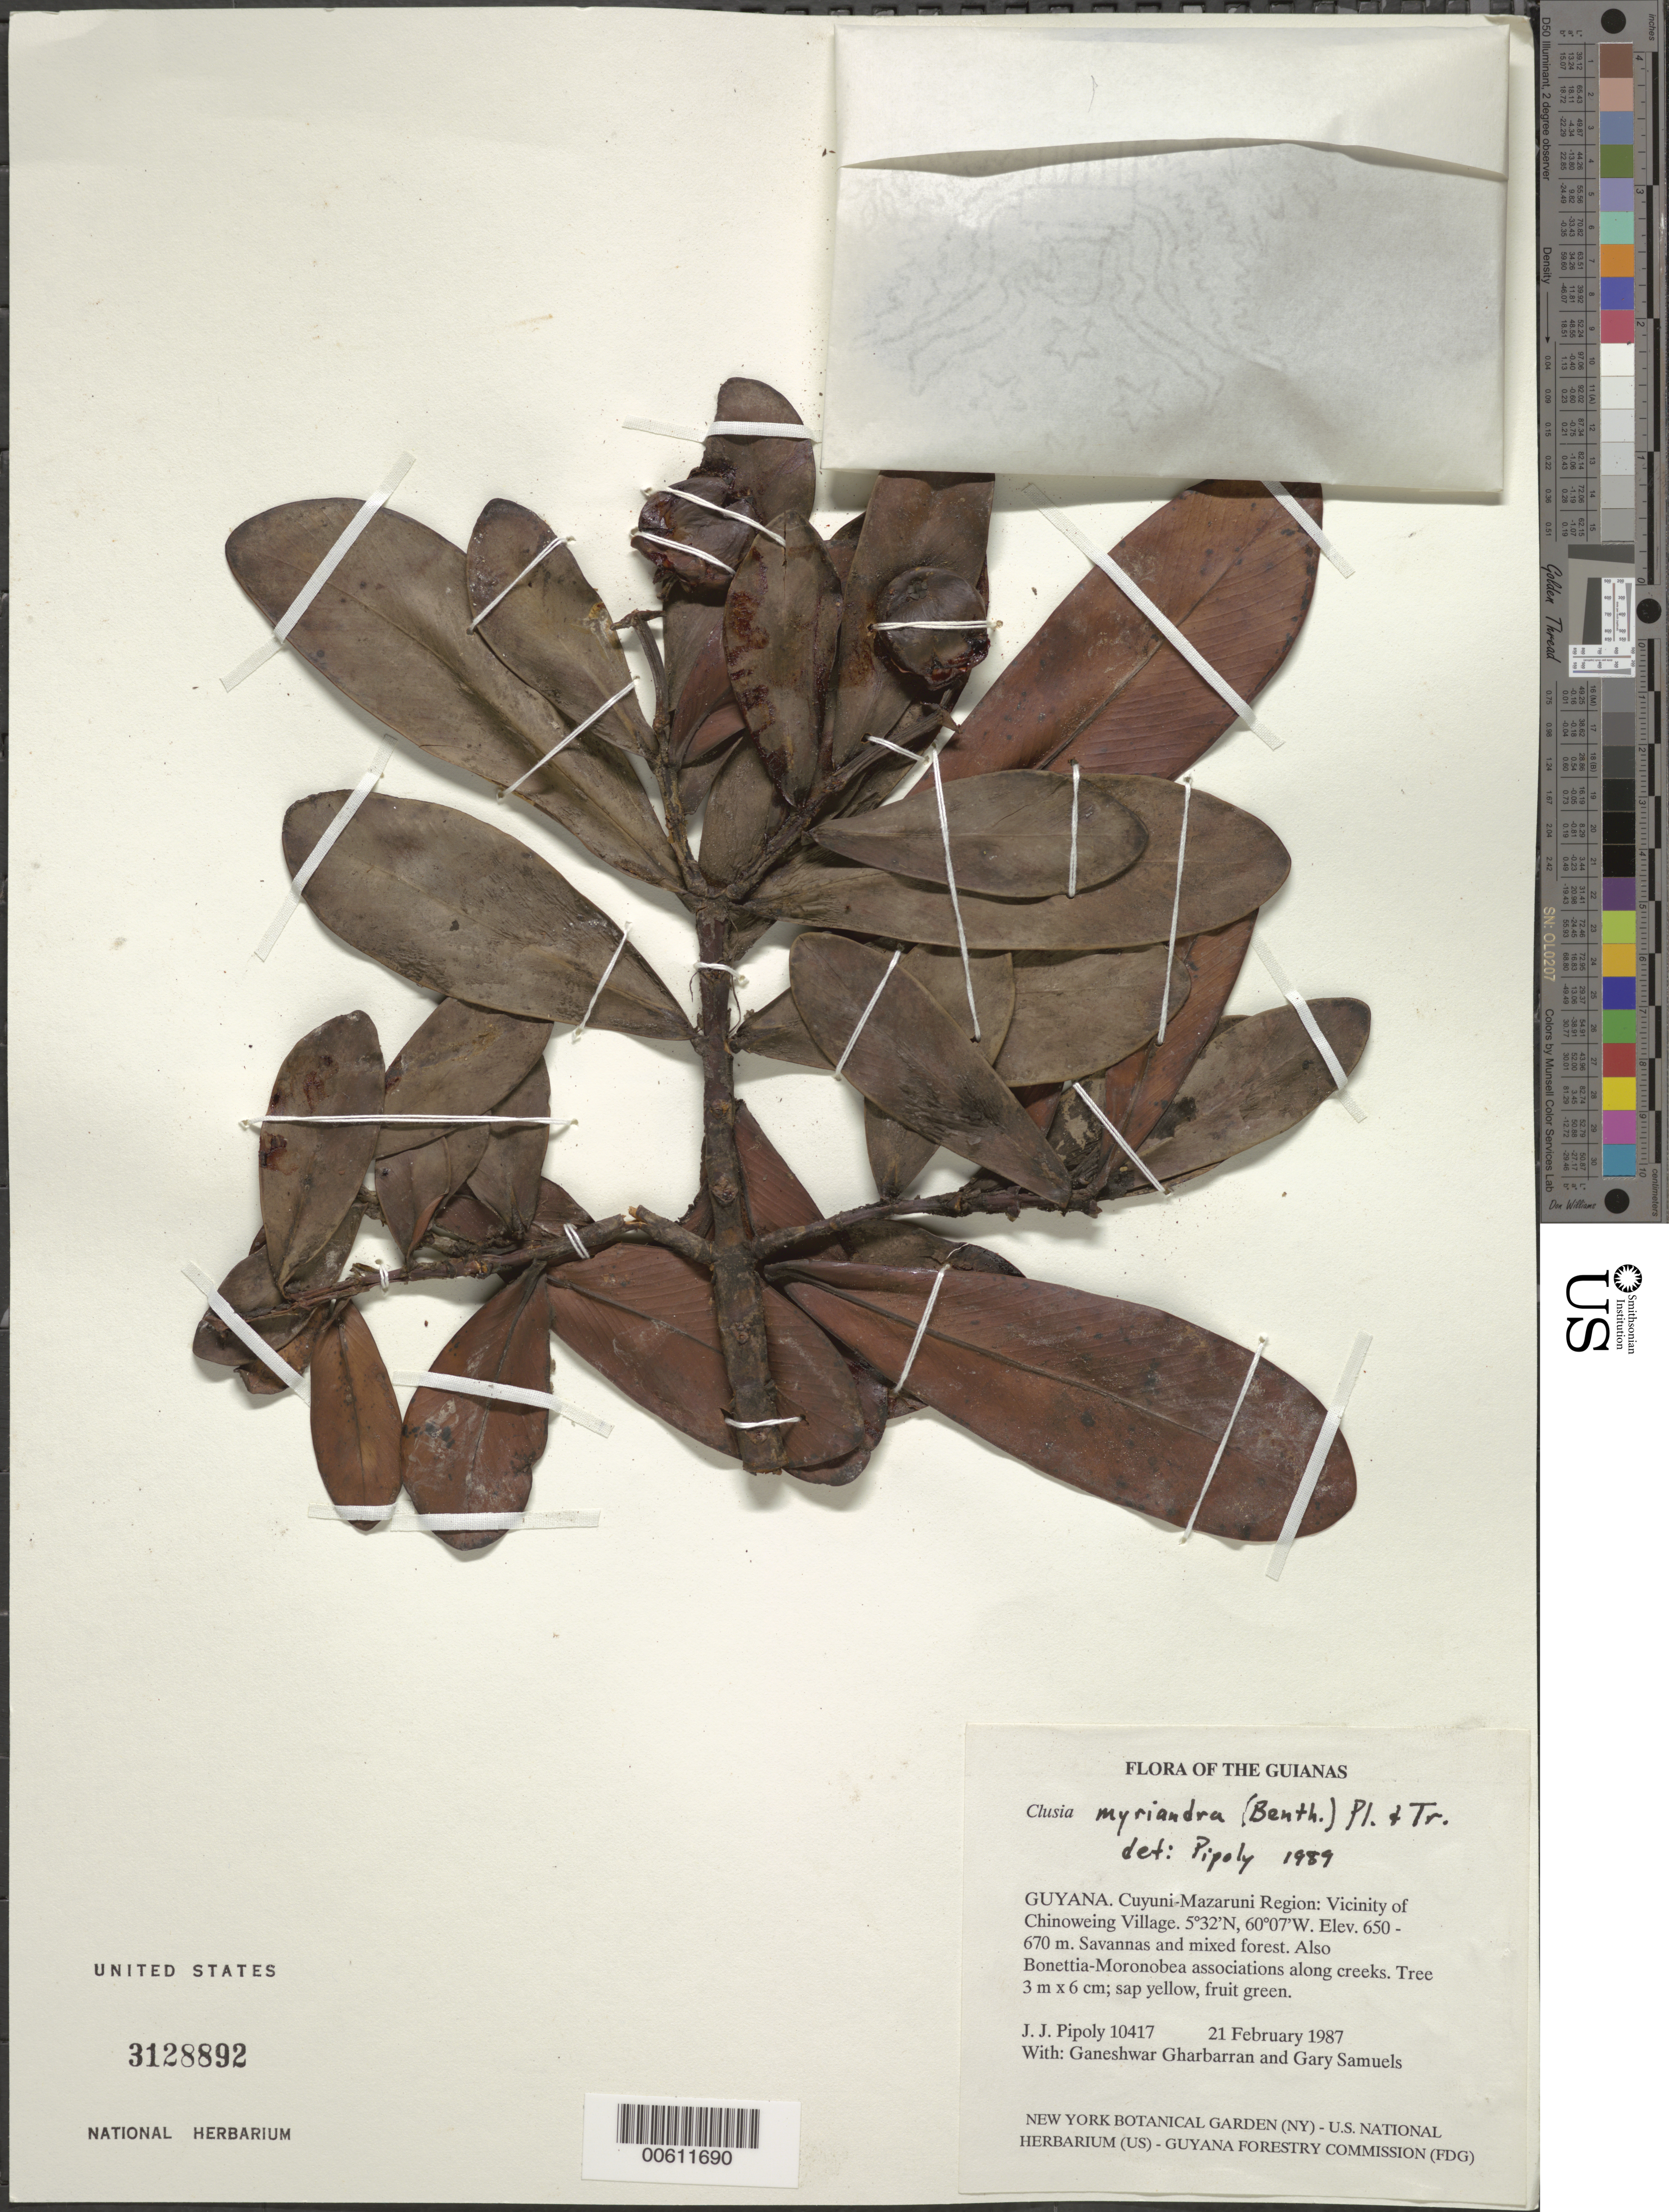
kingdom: Plantae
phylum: Tracheophyta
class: Magnoliopsida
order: Malpighiales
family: Clusiaceae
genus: Clusia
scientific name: Clusia myriandra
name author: (Benth.) Planch. & Triana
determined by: Pipoly, J. J., III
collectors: J. J. Pipoly, G. Gharbarran & G. Samuels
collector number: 10417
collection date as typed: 21 February 1987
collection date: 1987-02-21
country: Guyana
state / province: Cuyuni-Mazaruni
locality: Vicinity of Chinoweing Village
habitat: Savannas and mixed forest. Also Bonnetia-Moronobea associations along creeks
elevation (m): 650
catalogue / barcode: US 3128892